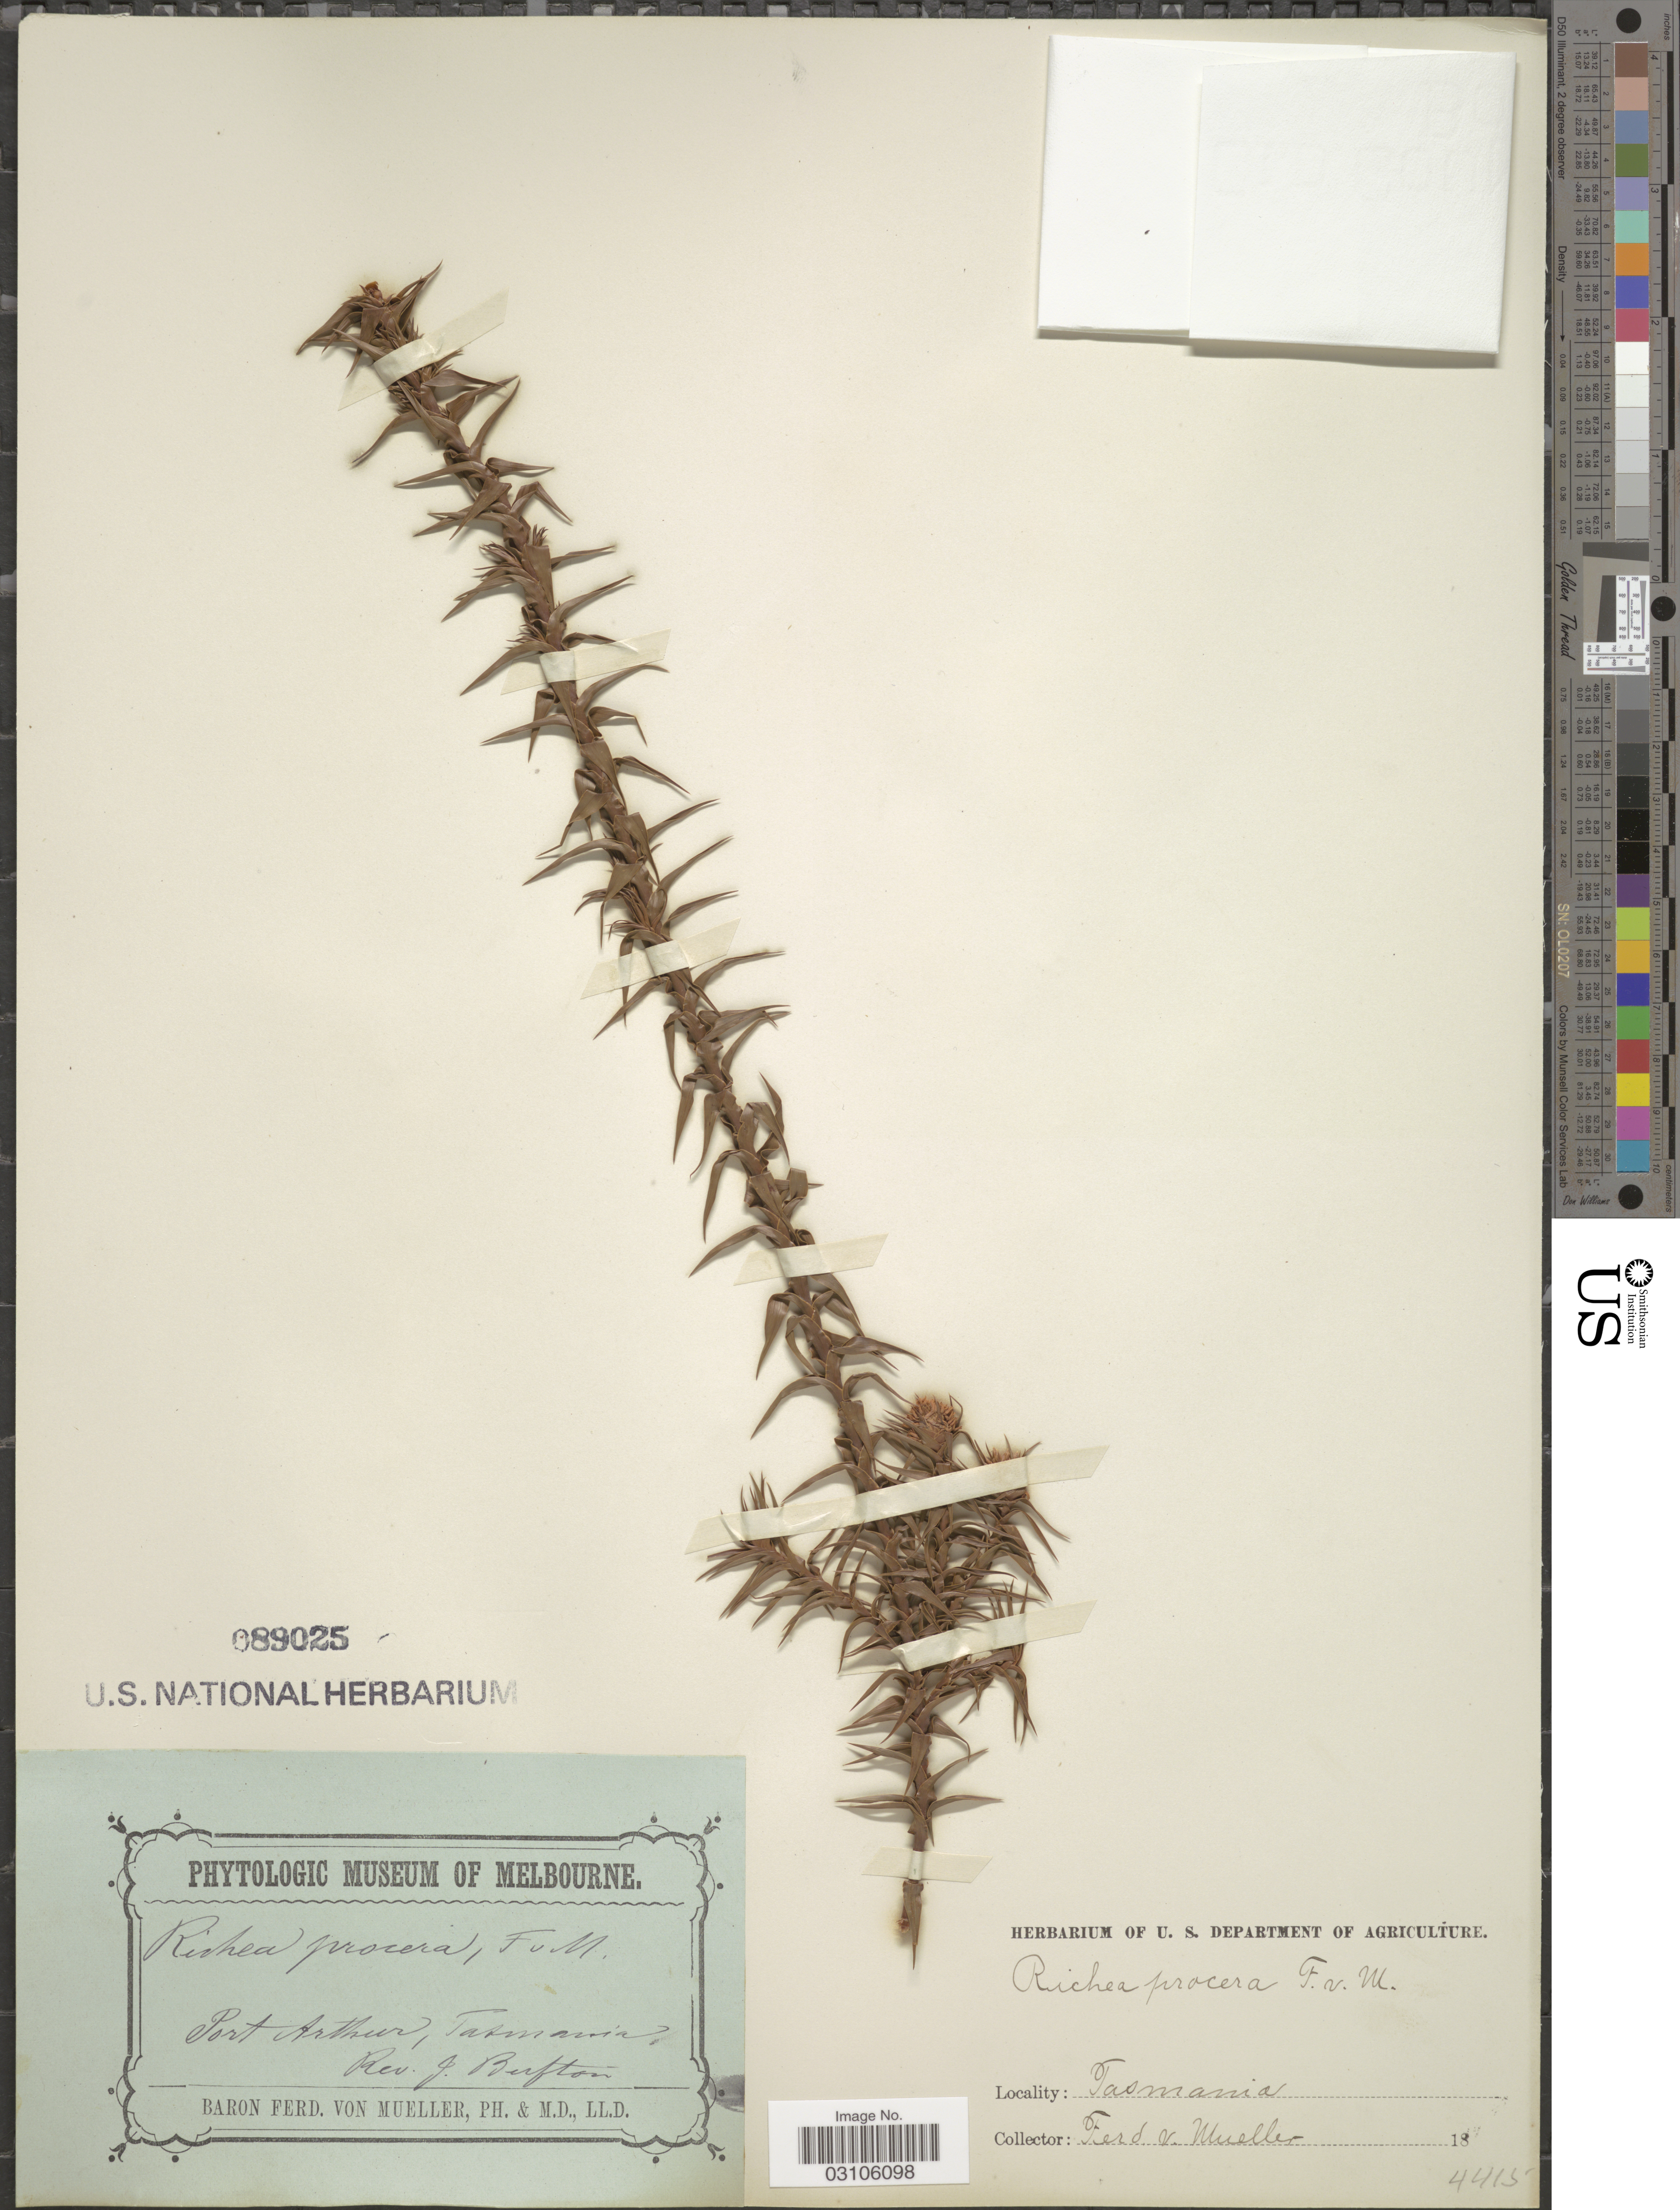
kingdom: Plantae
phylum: Tracheophyta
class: Magnoliopsida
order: Ericales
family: Ericaceae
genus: Richea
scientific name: Richea procera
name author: F. Muell.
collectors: J. Bufton & F. Mueller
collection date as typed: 18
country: Australia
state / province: Tasmania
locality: Port Arthur.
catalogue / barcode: US 89025